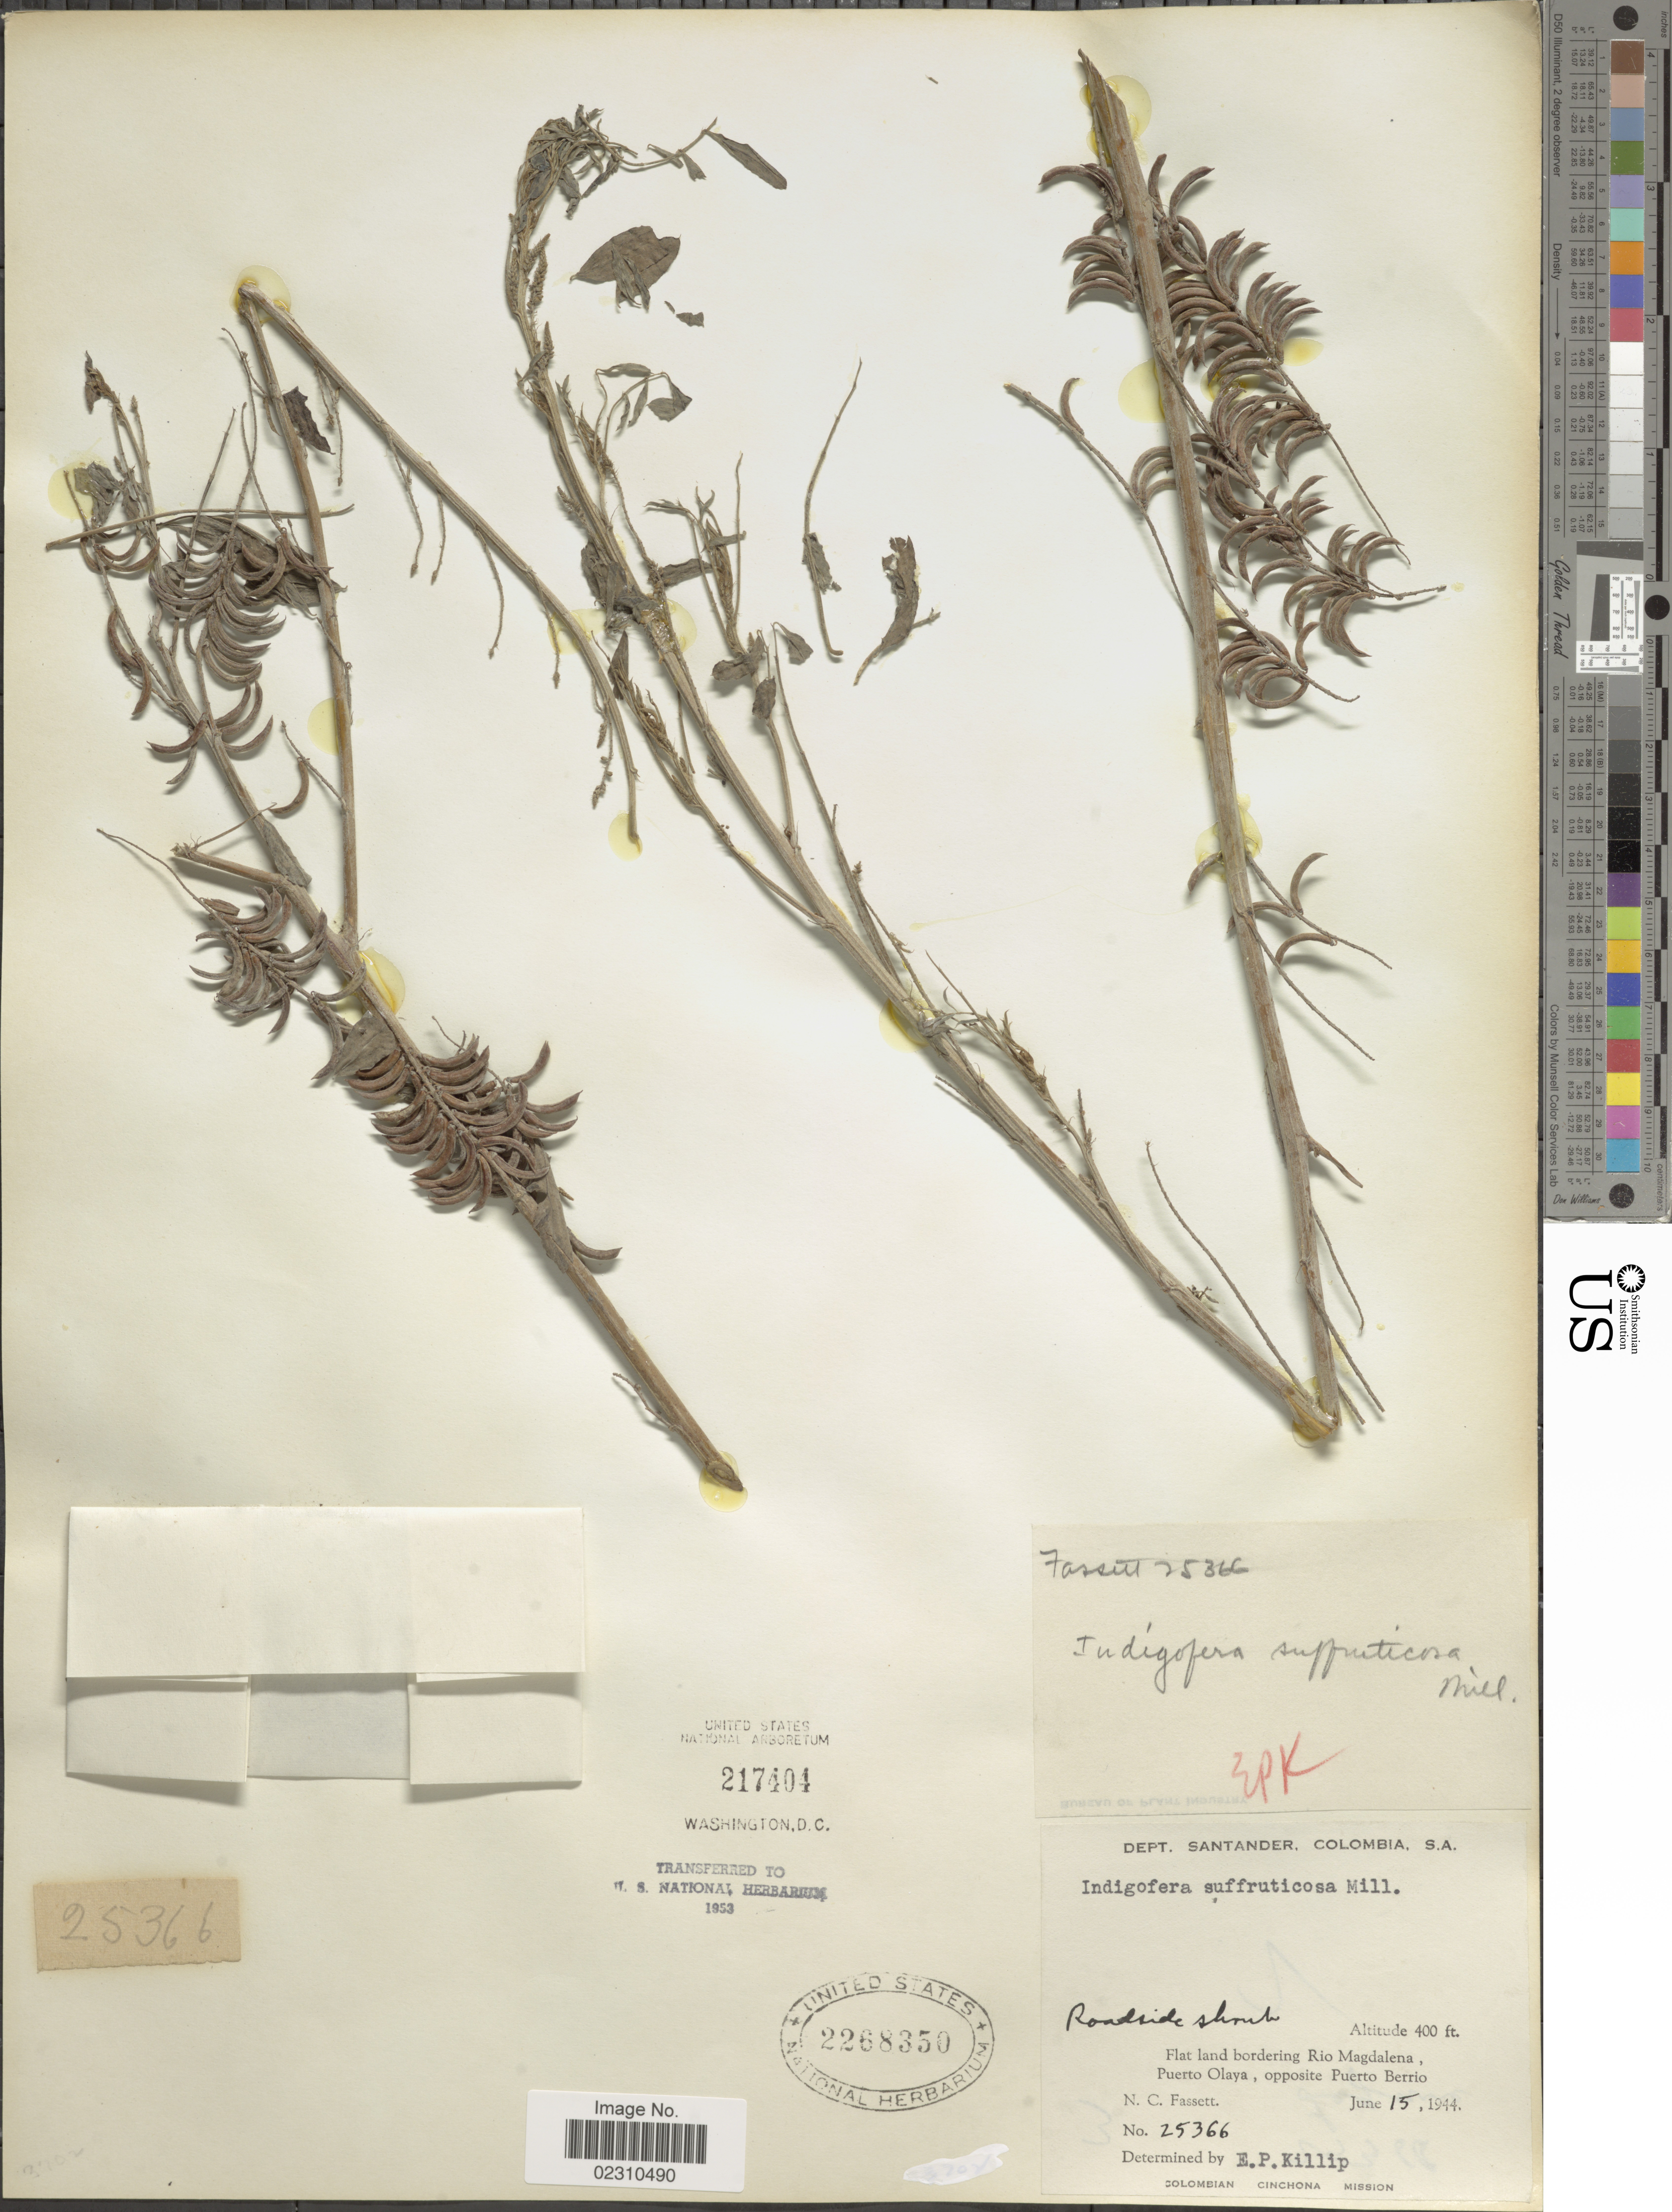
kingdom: Plantae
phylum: Tracheophyta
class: Magnoliopsida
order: Fabales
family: Fabaceae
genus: Indigofera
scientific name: Indigofera suffruticosa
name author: Mill.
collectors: N. C. Fassett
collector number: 25366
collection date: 1944-06-15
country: Colombia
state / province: Santander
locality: Dept. Santander, Flat land bordering Rio Magdalena, Puerto Olaya, opposite Puerto Berrio.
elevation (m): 122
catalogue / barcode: US 2268350